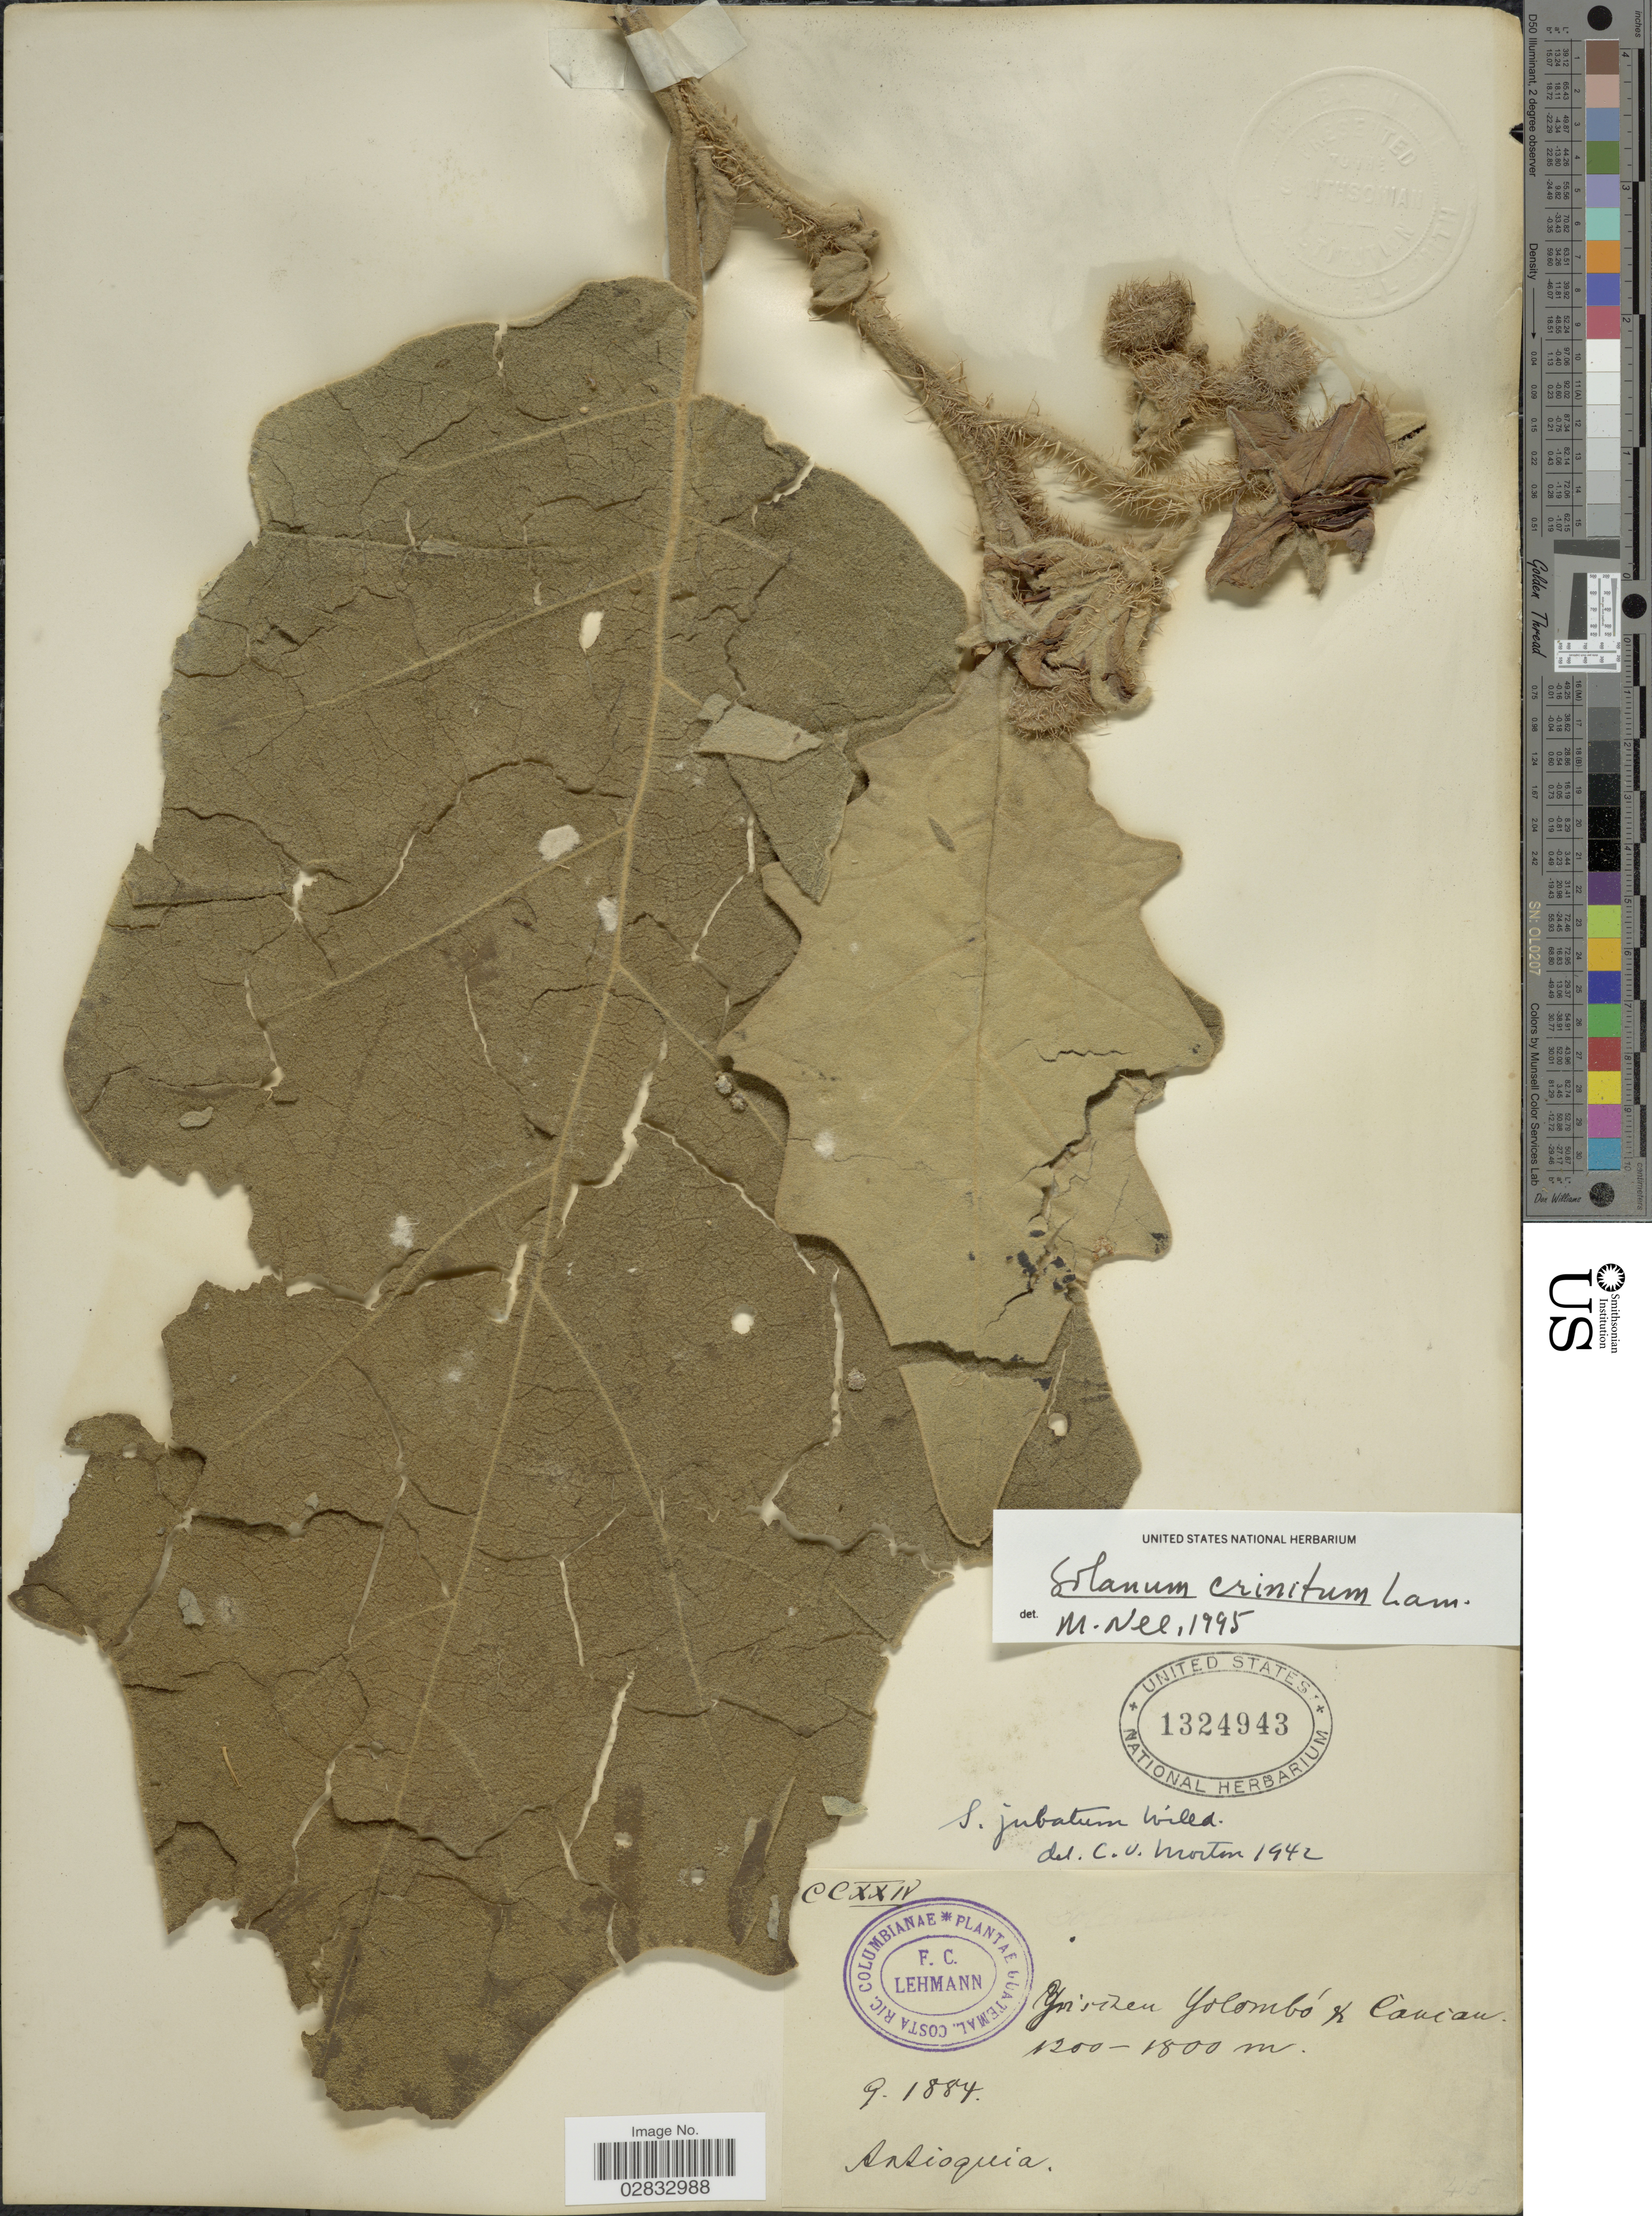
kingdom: Plantae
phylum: Tracheophyta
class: Magnoliopsida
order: Solanales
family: Solanaceae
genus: Solanum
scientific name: Solanum crinitum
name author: Lam.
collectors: F. C. Lehmann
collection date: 1884-09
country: Colombia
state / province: Antioquia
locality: Zwischen Yolombó & Cavian.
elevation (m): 1200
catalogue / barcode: US 1324943